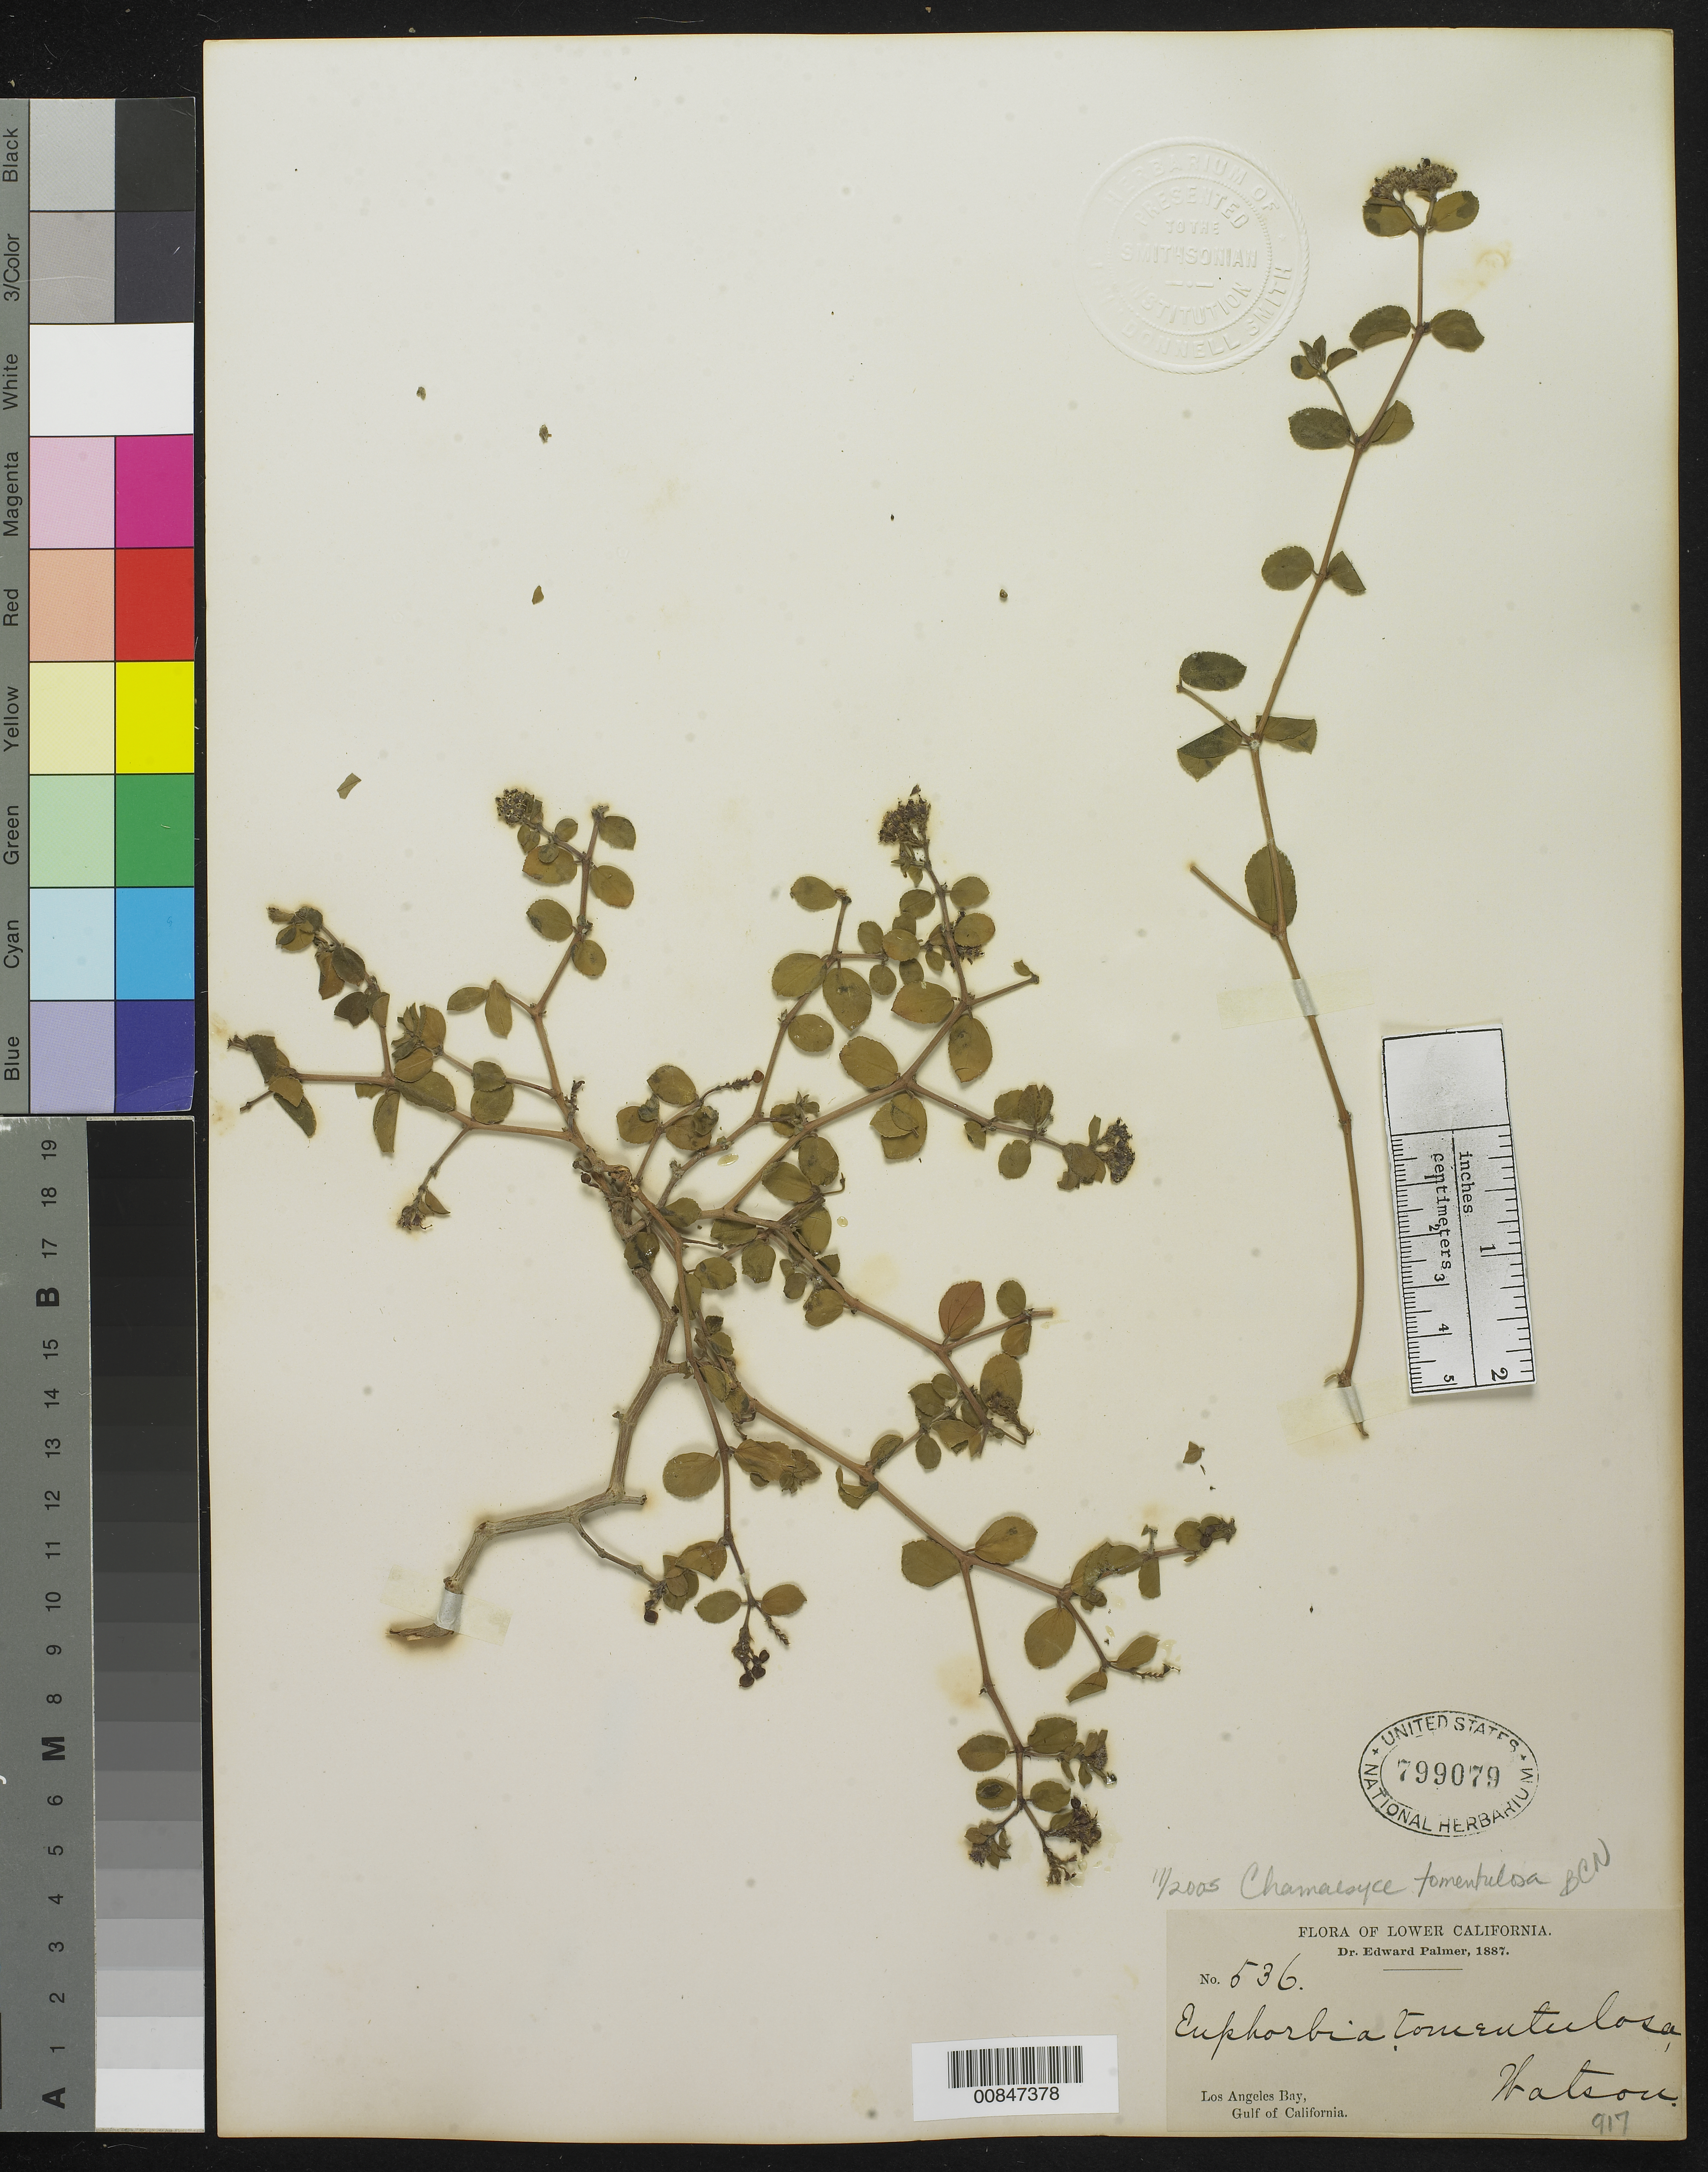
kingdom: Plantae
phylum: Tracheophyta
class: Magnoliopsida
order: Malpighiales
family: Euphorbiaceae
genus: Euphorbia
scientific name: Euphorbia tomentulosa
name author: S. Watson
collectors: E. Palmer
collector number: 536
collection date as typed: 1887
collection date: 1887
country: Mexico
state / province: Baja California Norte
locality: Los Angeles Bay, Gulf of California. Baja California.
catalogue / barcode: US 799079